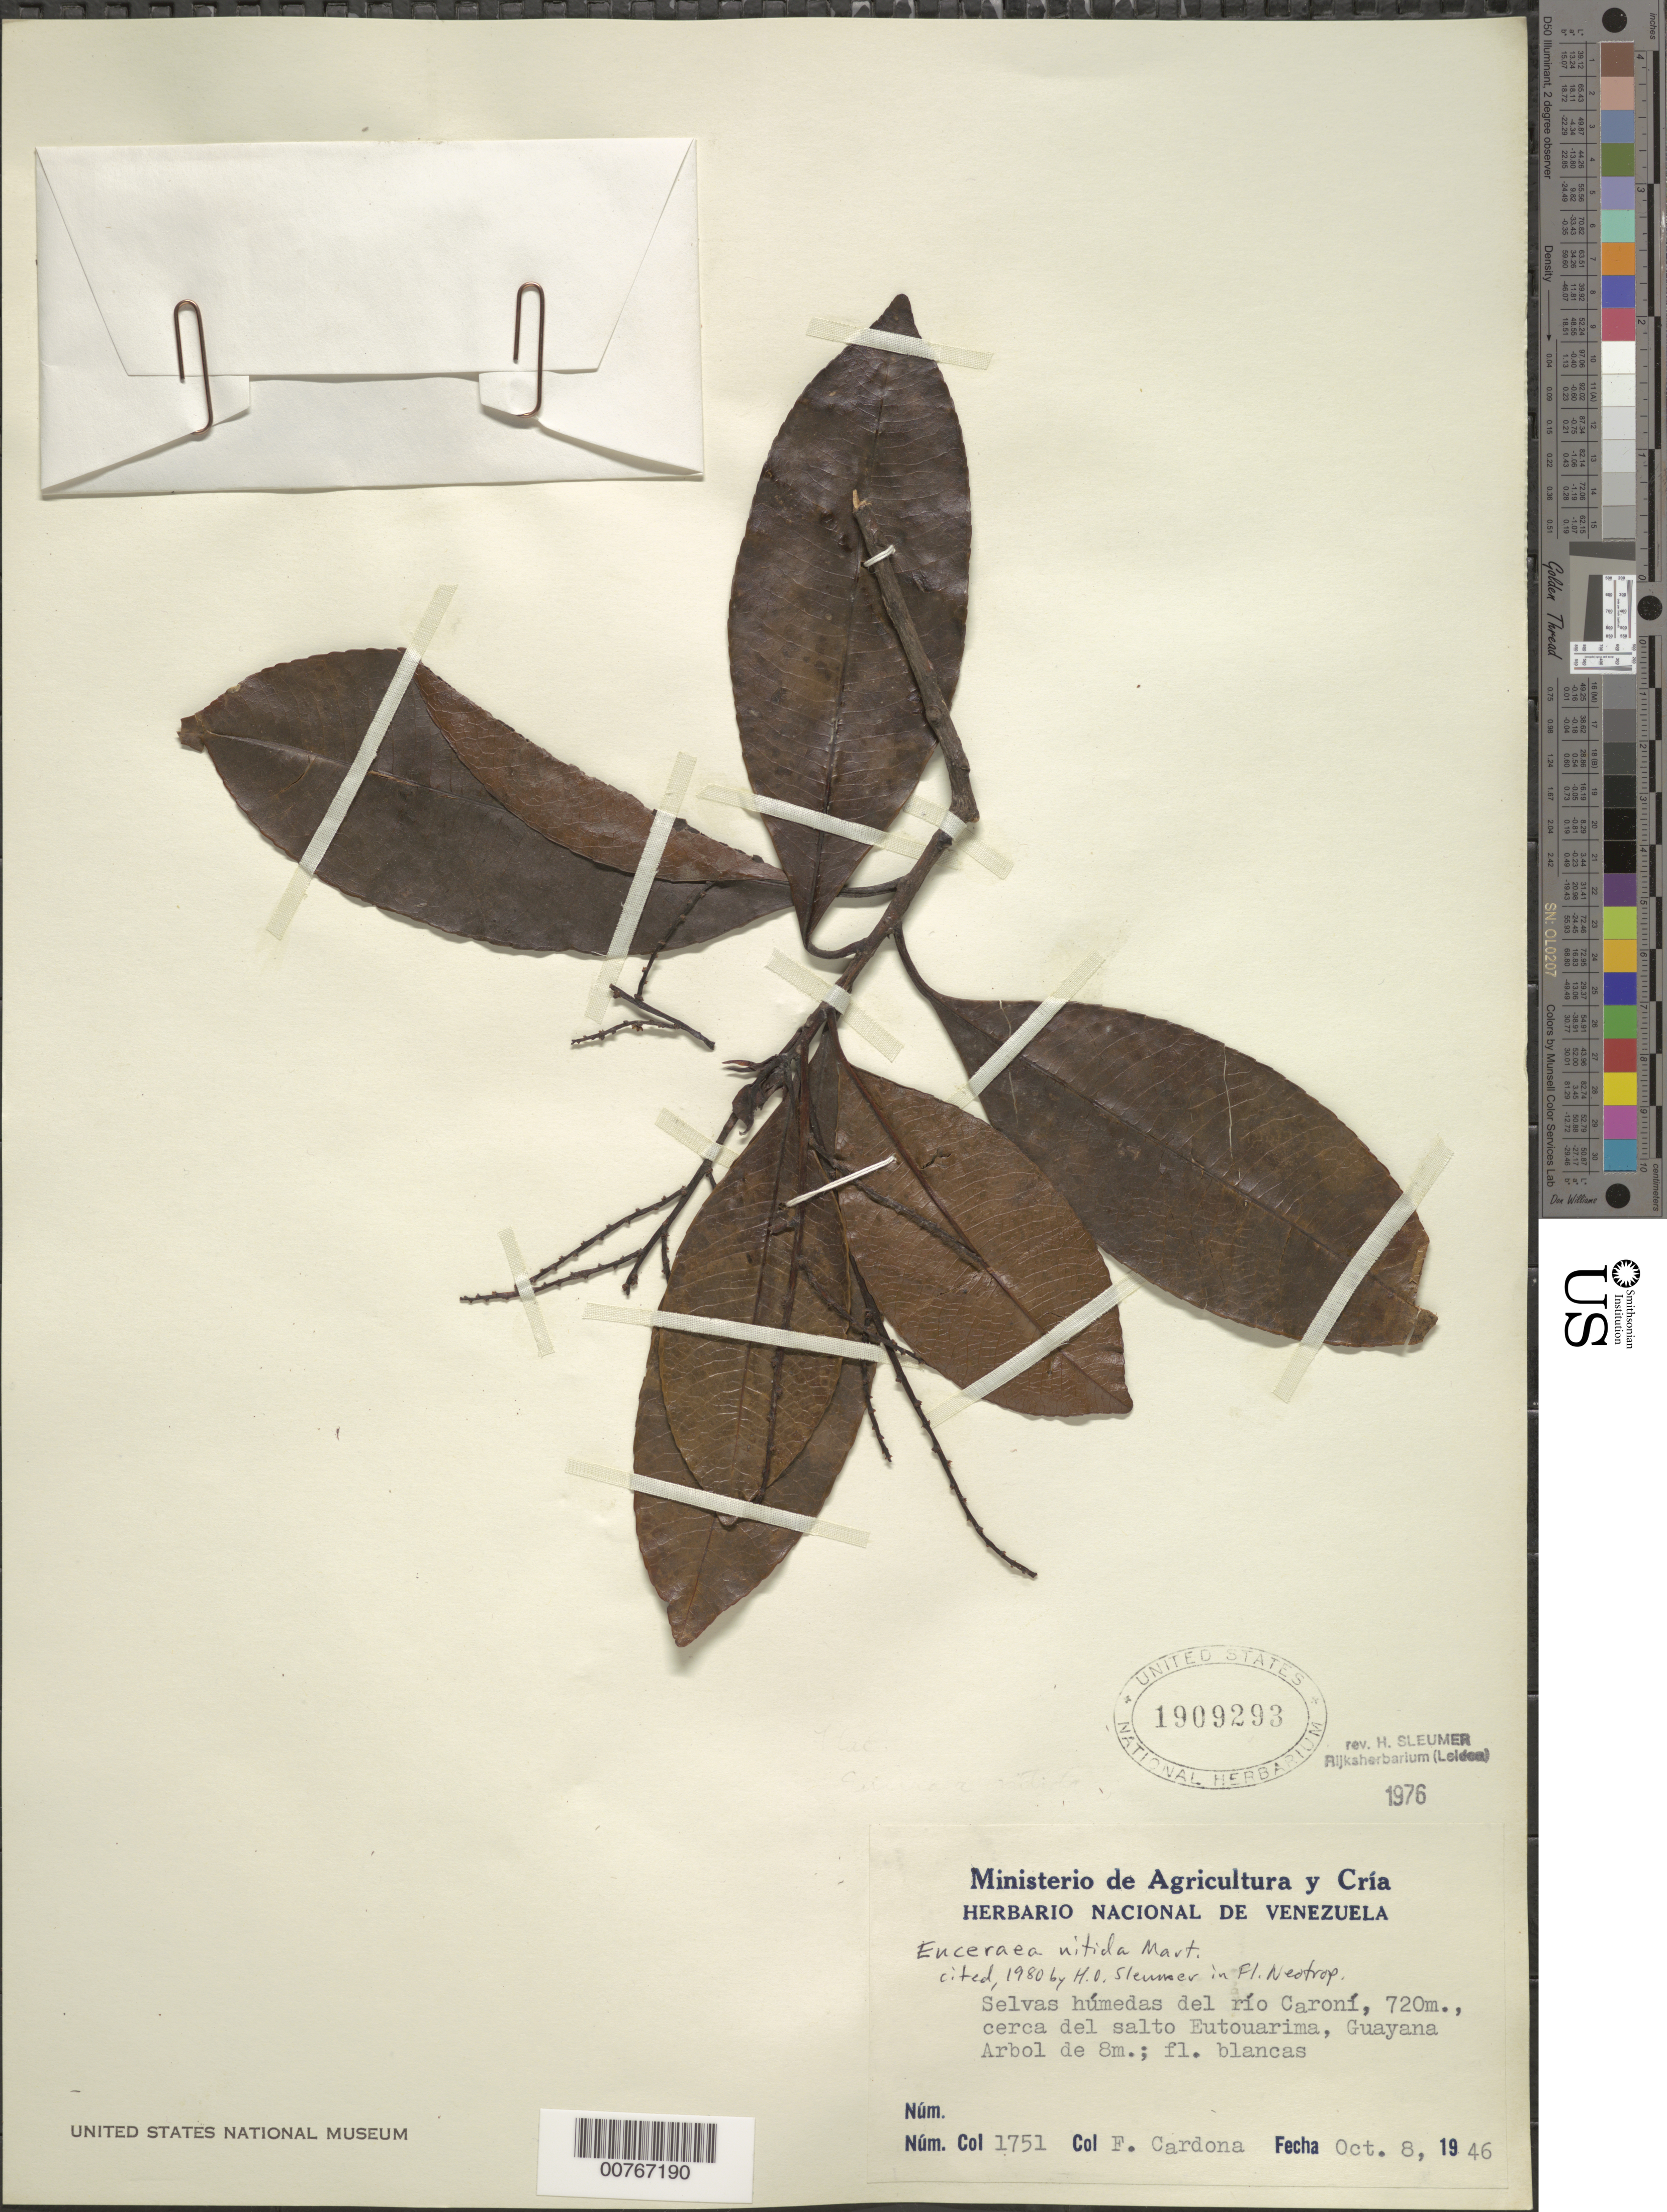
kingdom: Plantae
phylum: Tracheophyta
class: Magnoliopsida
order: Malpighiales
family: Salicaceae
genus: Casearia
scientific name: Casearia euceraea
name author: Mestier et al.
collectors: F. Cardona Puig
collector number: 1751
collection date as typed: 8-Oct-46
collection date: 1946-10-08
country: Venezuela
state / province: Bolívar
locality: Salto Euto-uarima, Río Caroní, Guayana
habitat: Humid forest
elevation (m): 720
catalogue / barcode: US 1909293